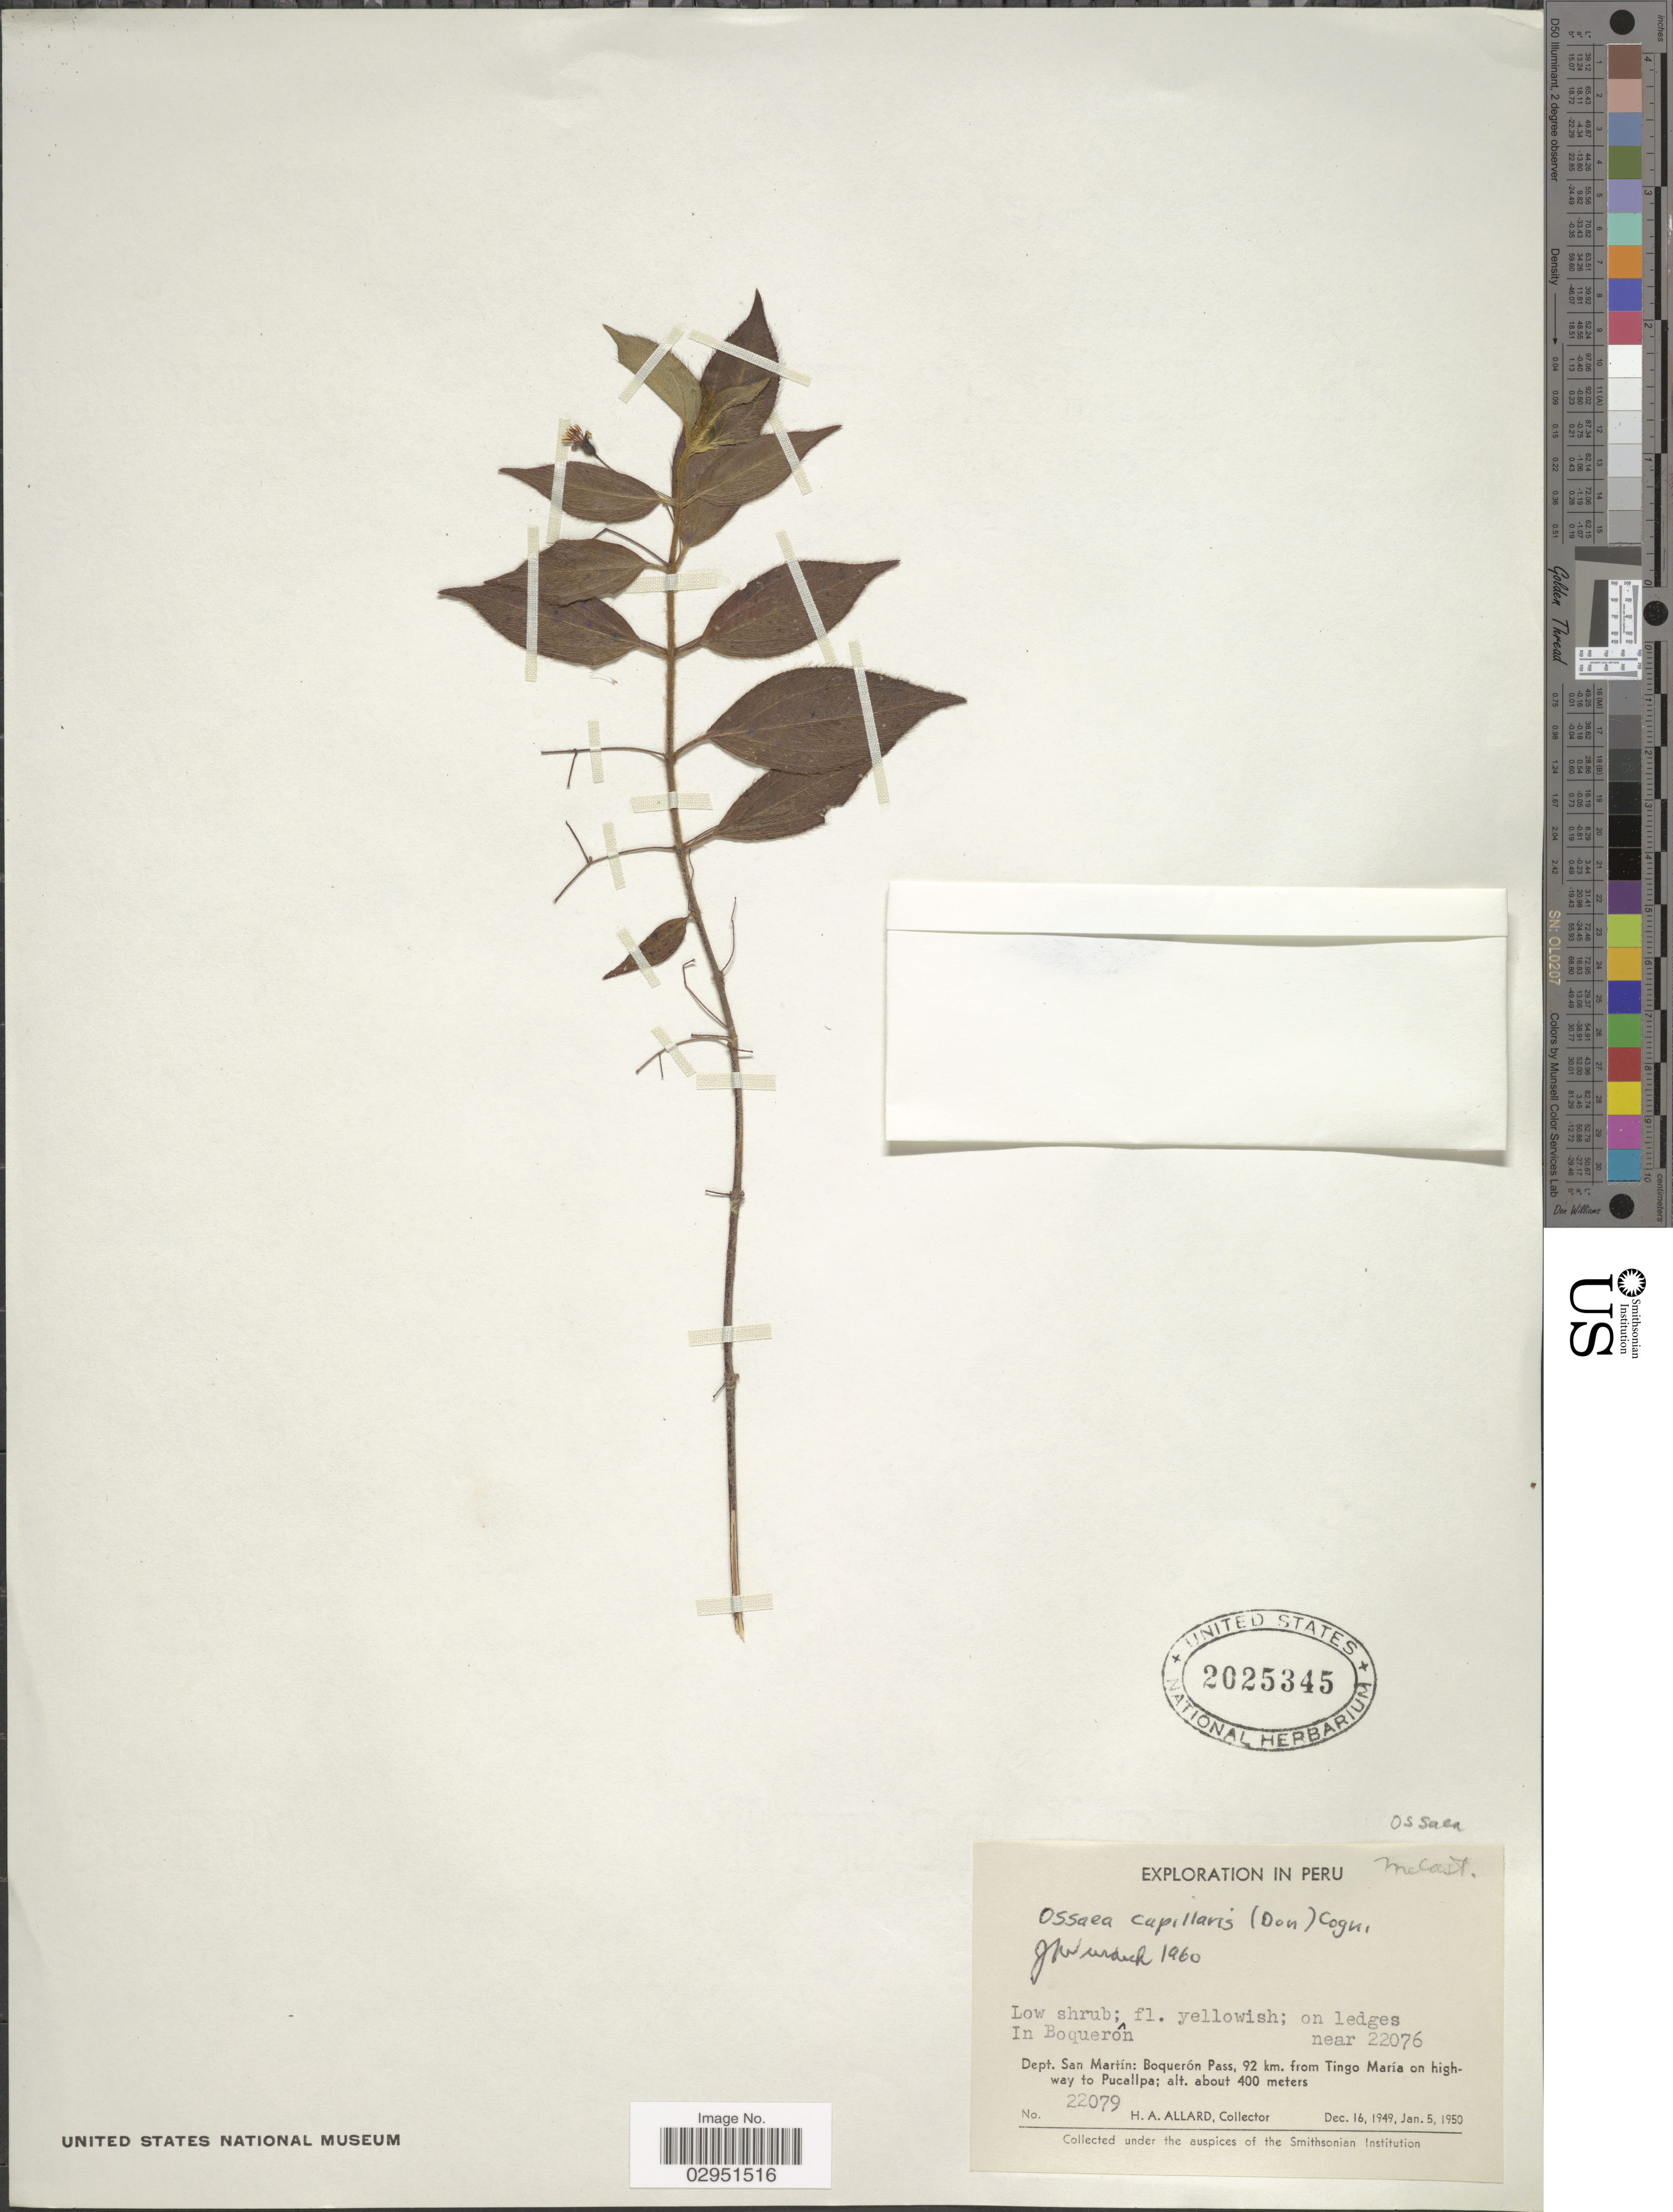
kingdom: Plantae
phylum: Tracheophyta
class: Magnoliopsida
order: Myrtales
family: Melastomataceae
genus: Ossaea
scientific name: Ossaea capillaris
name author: (D. Don) Cogn.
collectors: H. A. Allard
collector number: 22079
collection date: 1949-12-16/1950-01-05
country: Peru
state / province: San Martín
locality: In Boquerón. Dept. San Martín: Boquerón Pass, 92 km. from Tingo María on highway to Pucallpa.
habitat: on ledges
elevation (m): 400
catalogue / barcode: US 2025345